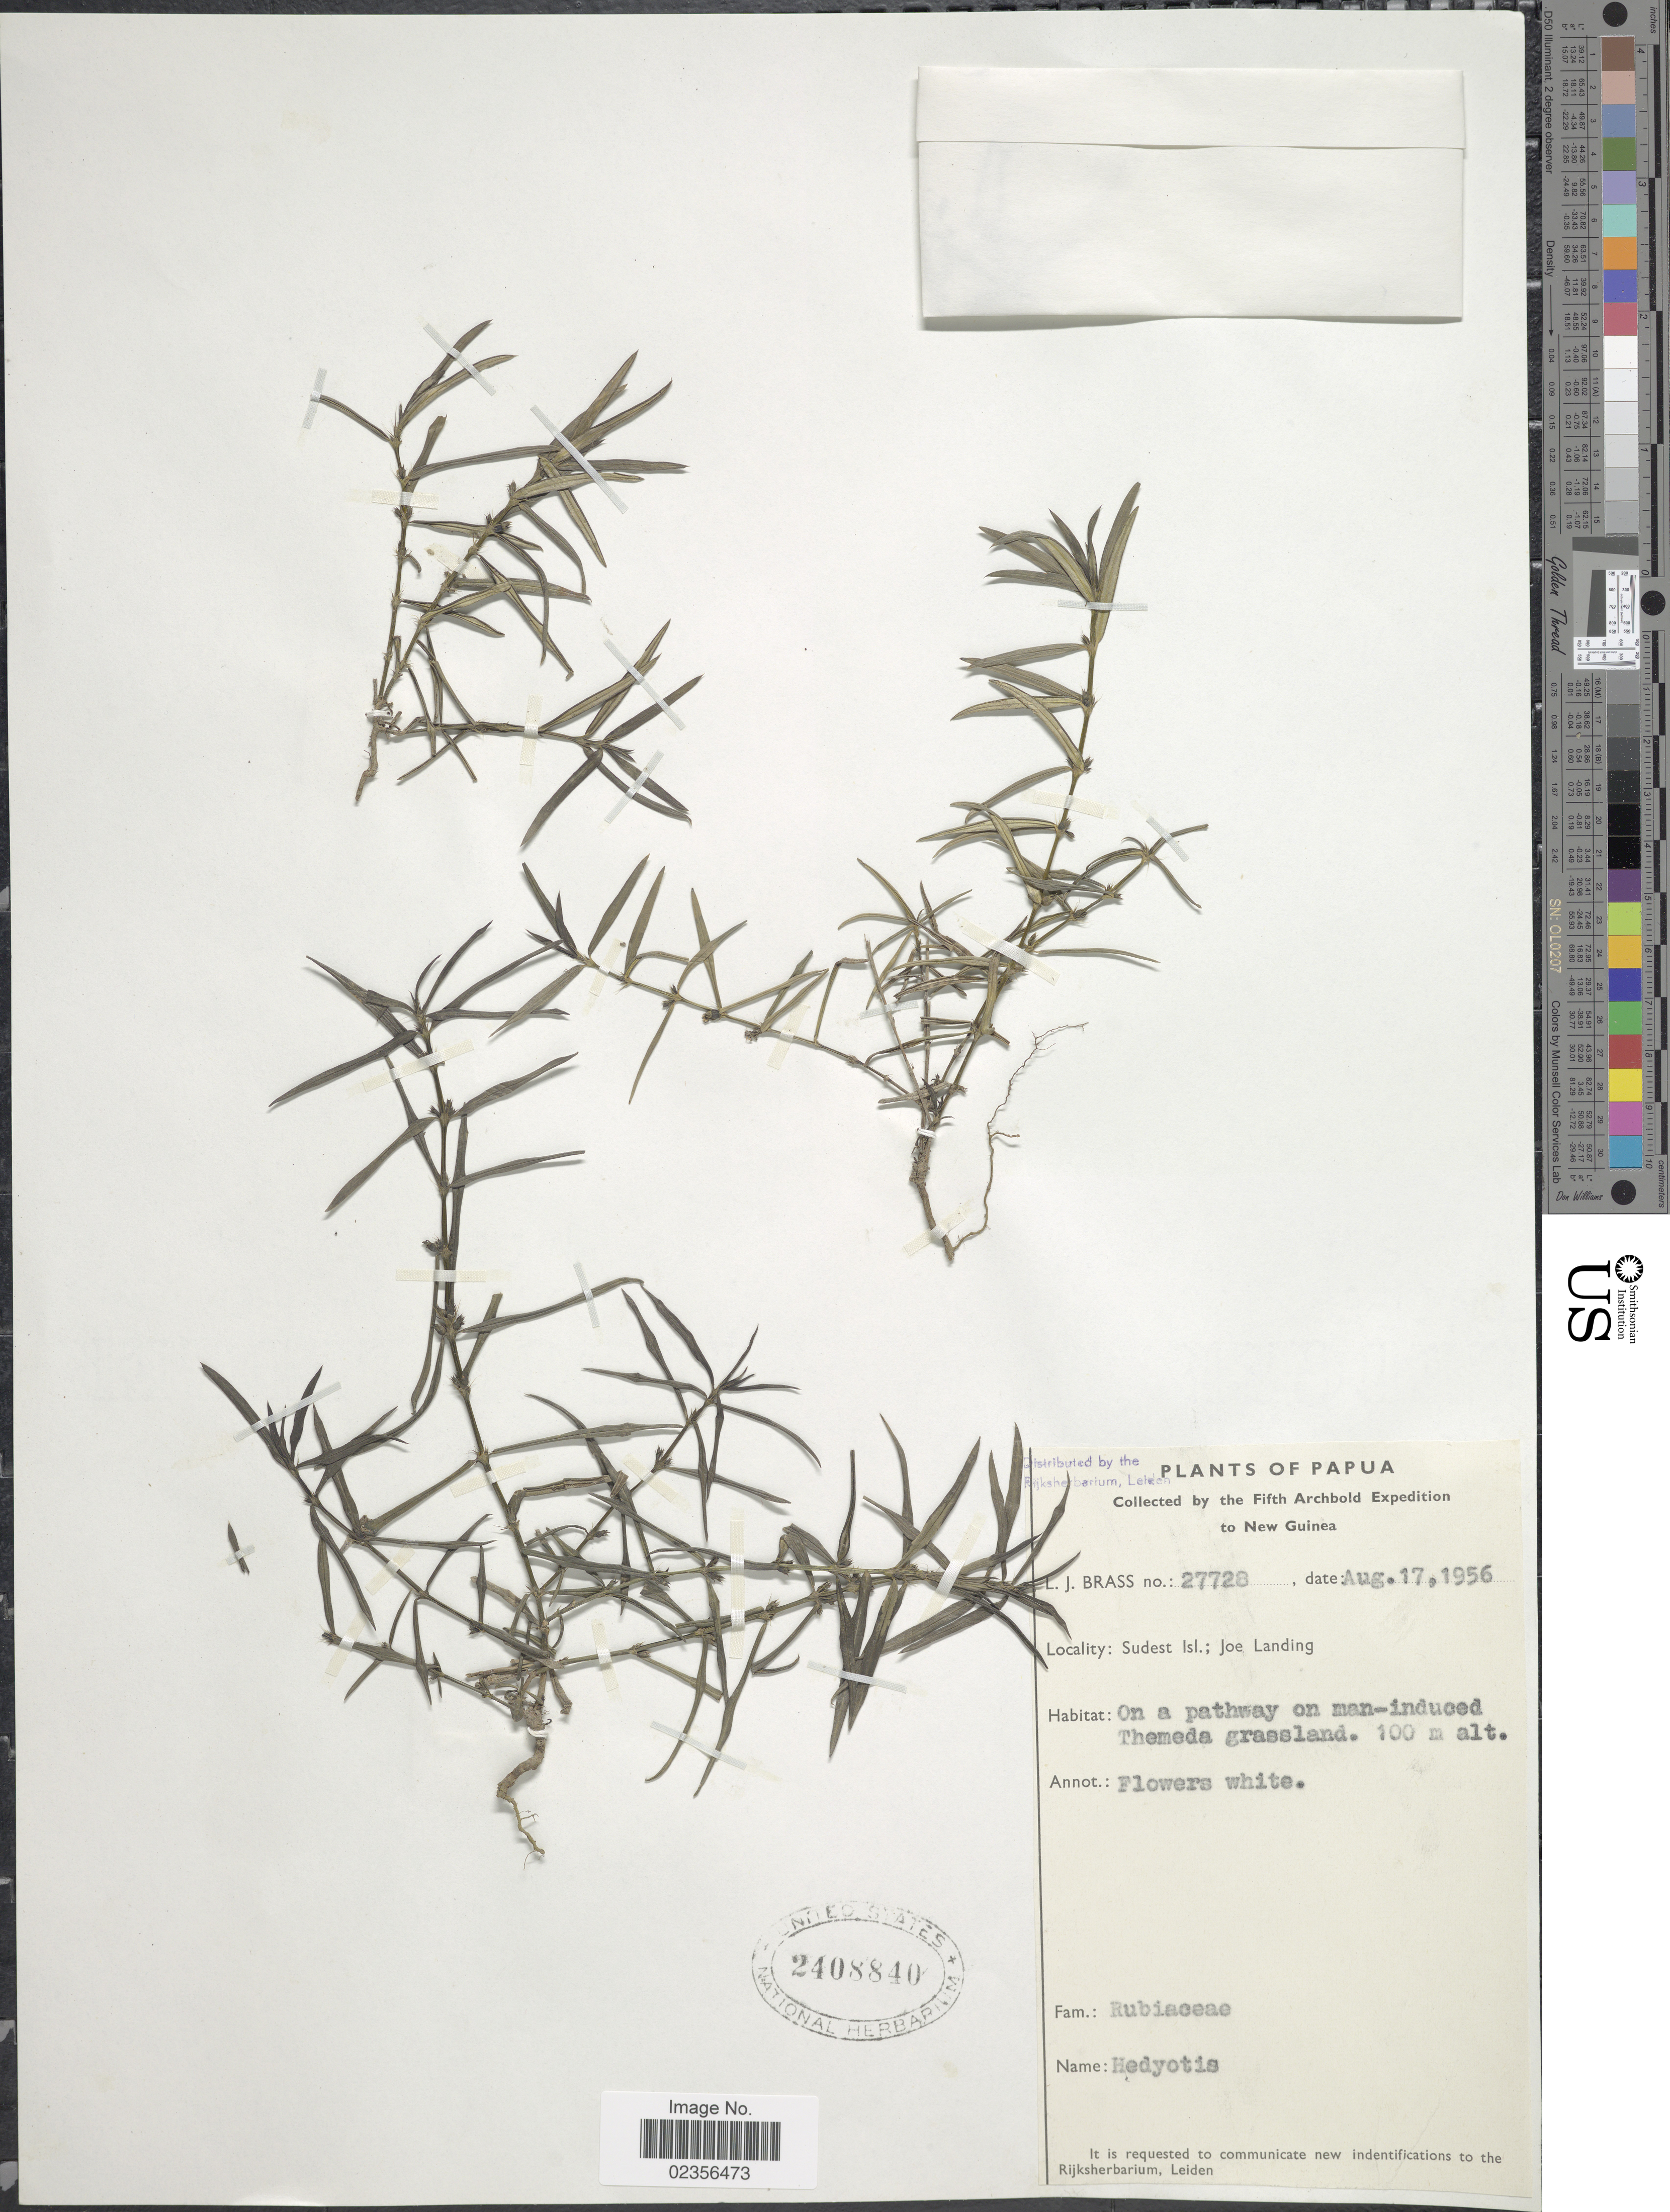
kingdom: Plantae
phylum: Tracheophyta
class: Magnoliopsida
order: Gentianales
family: Rubiaceae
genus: Hedyotis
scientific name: Hedyotis sp.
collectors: L. J. Brass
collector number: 27728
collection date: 1956-08-17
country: Papua New Guinea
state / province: Milne Bay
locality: Papua. New Guinea. Sudest Isl.; Joe Landing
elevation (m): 100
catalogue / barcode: US 2408840